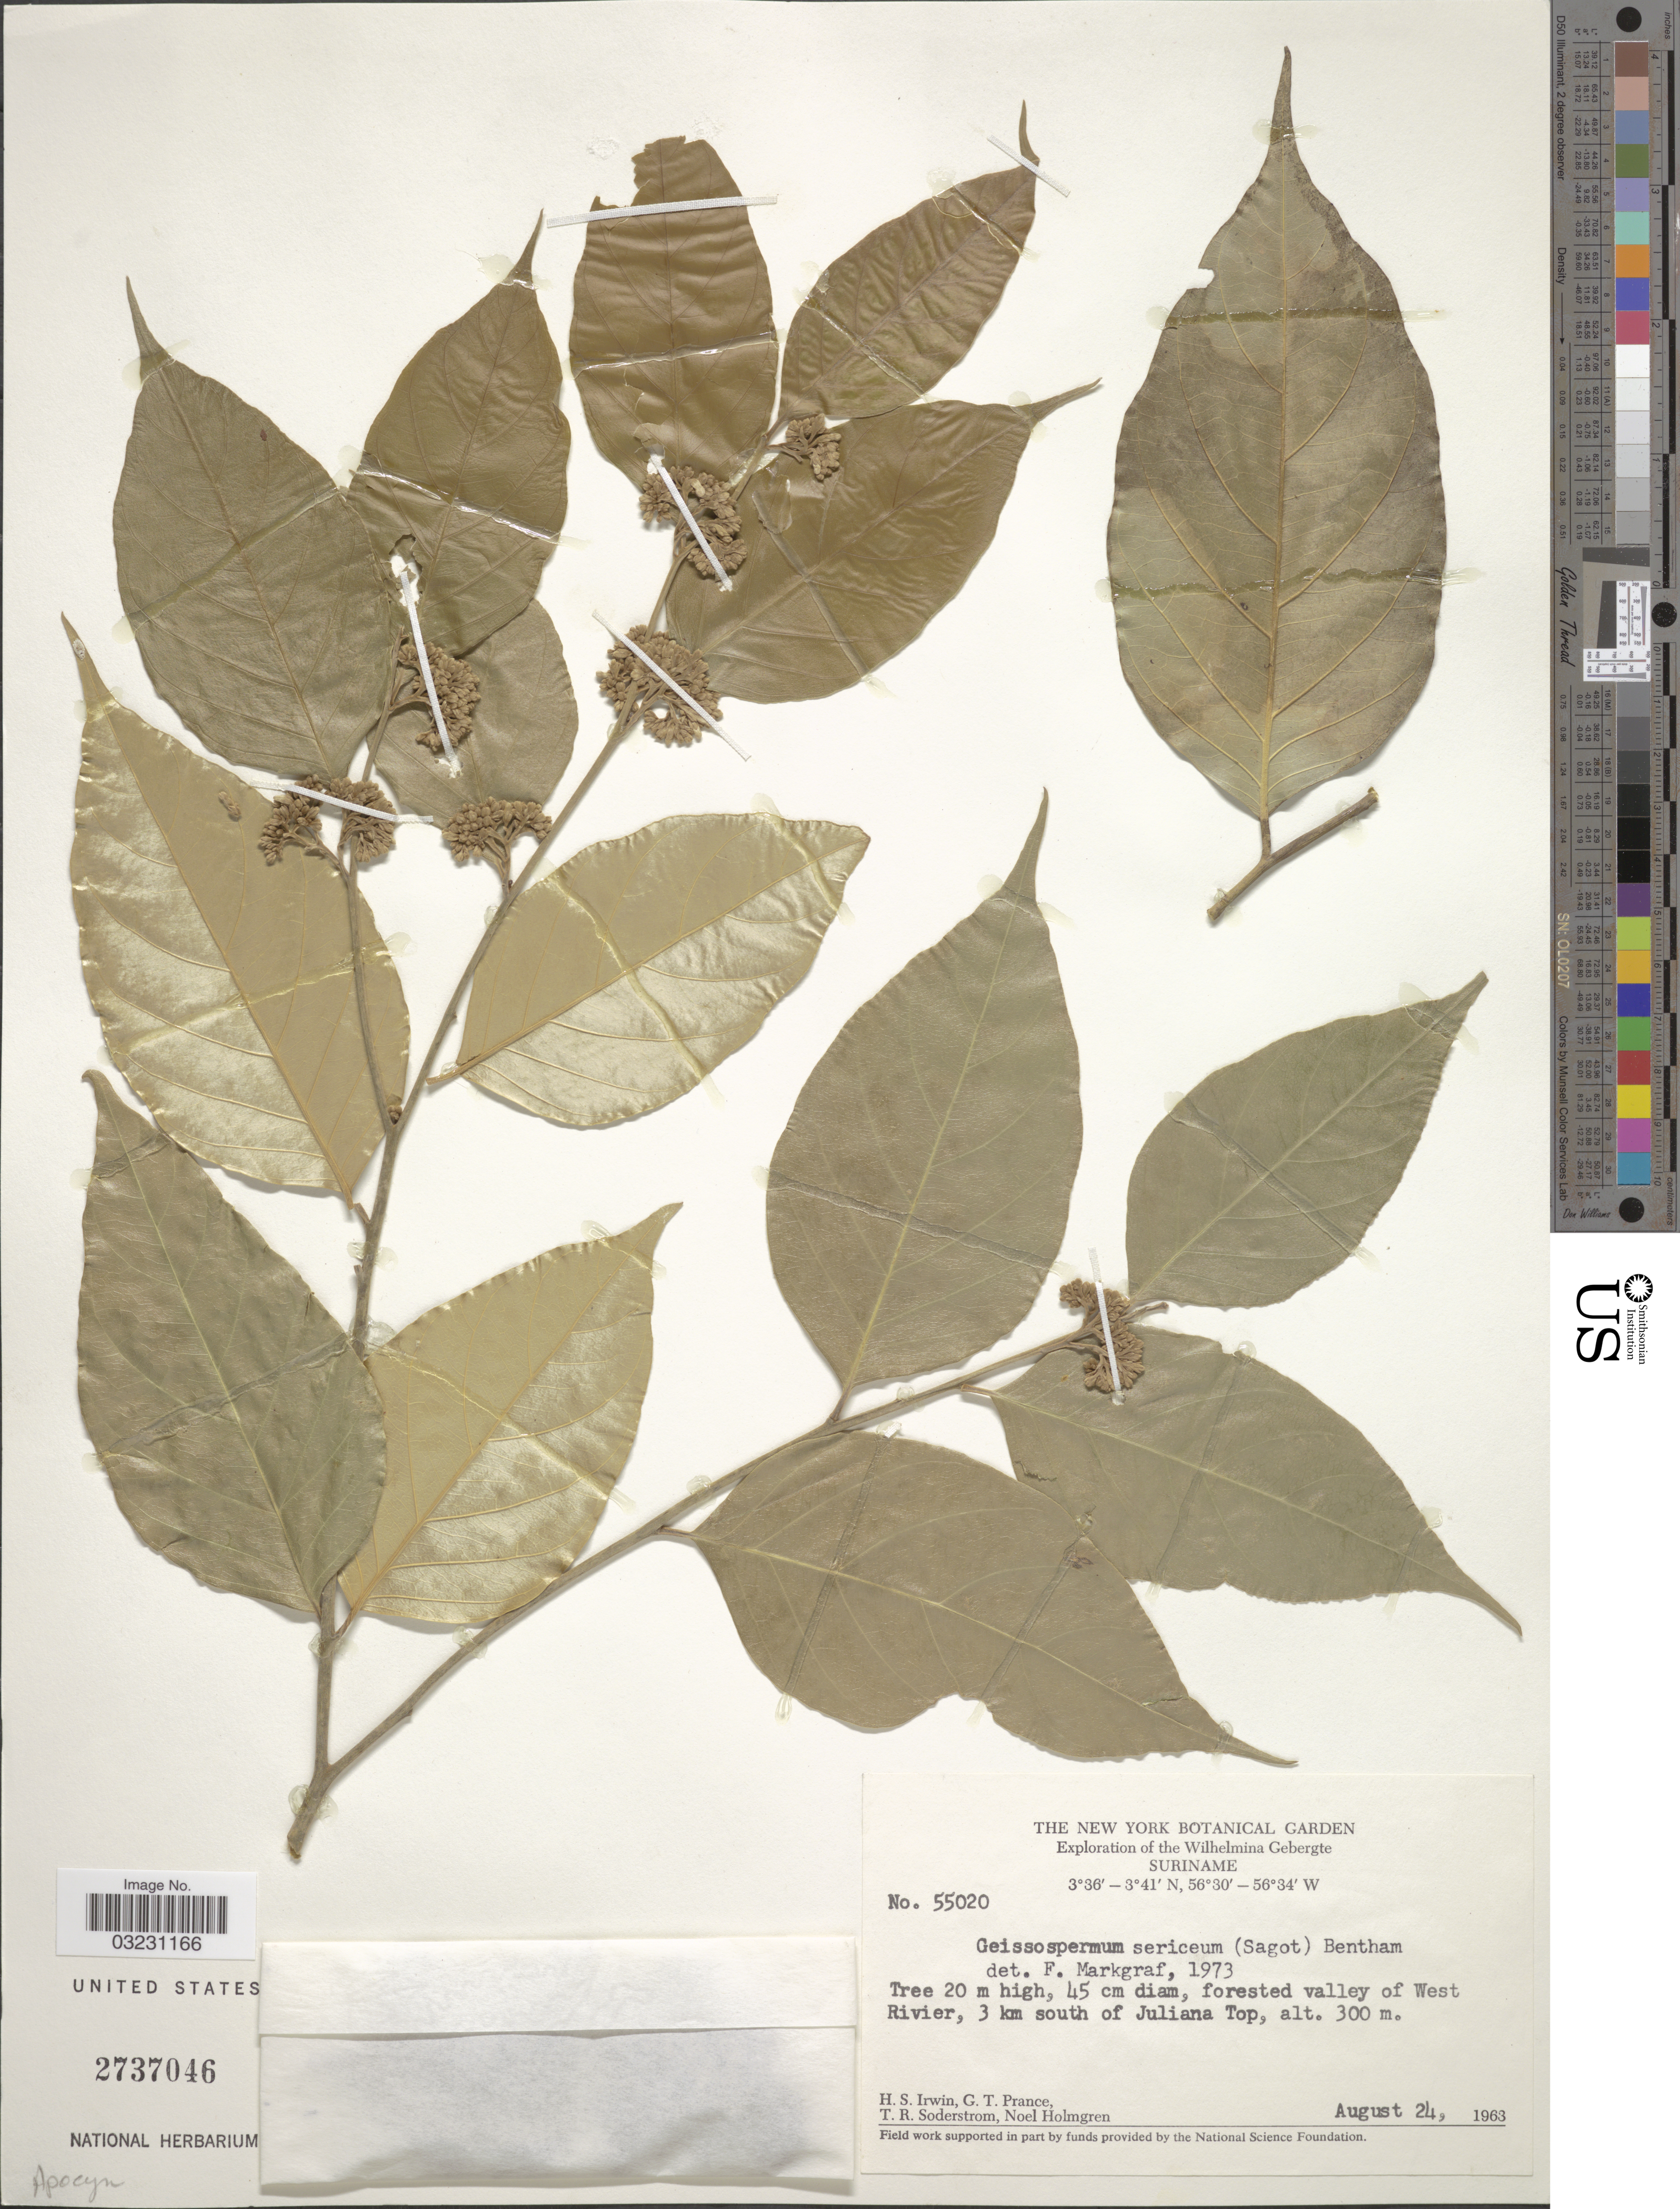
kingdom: Plantae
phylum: Tracheophyta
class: Magnoliopsida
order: Gentianales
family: Apocynaceae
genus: Geissospermum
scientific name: Geissospermum sericeum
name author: Miers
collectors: H. Irwin, G. T. Prance, T. R. Soderstrom & N. H. Holmgren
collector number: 55020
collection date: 1963-08-24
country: Suriname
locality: Wilhelmina Gebergte. Forested valley of West Rivier, 3 km south of Juliana Top.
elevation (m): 300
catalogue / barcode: US 2737046